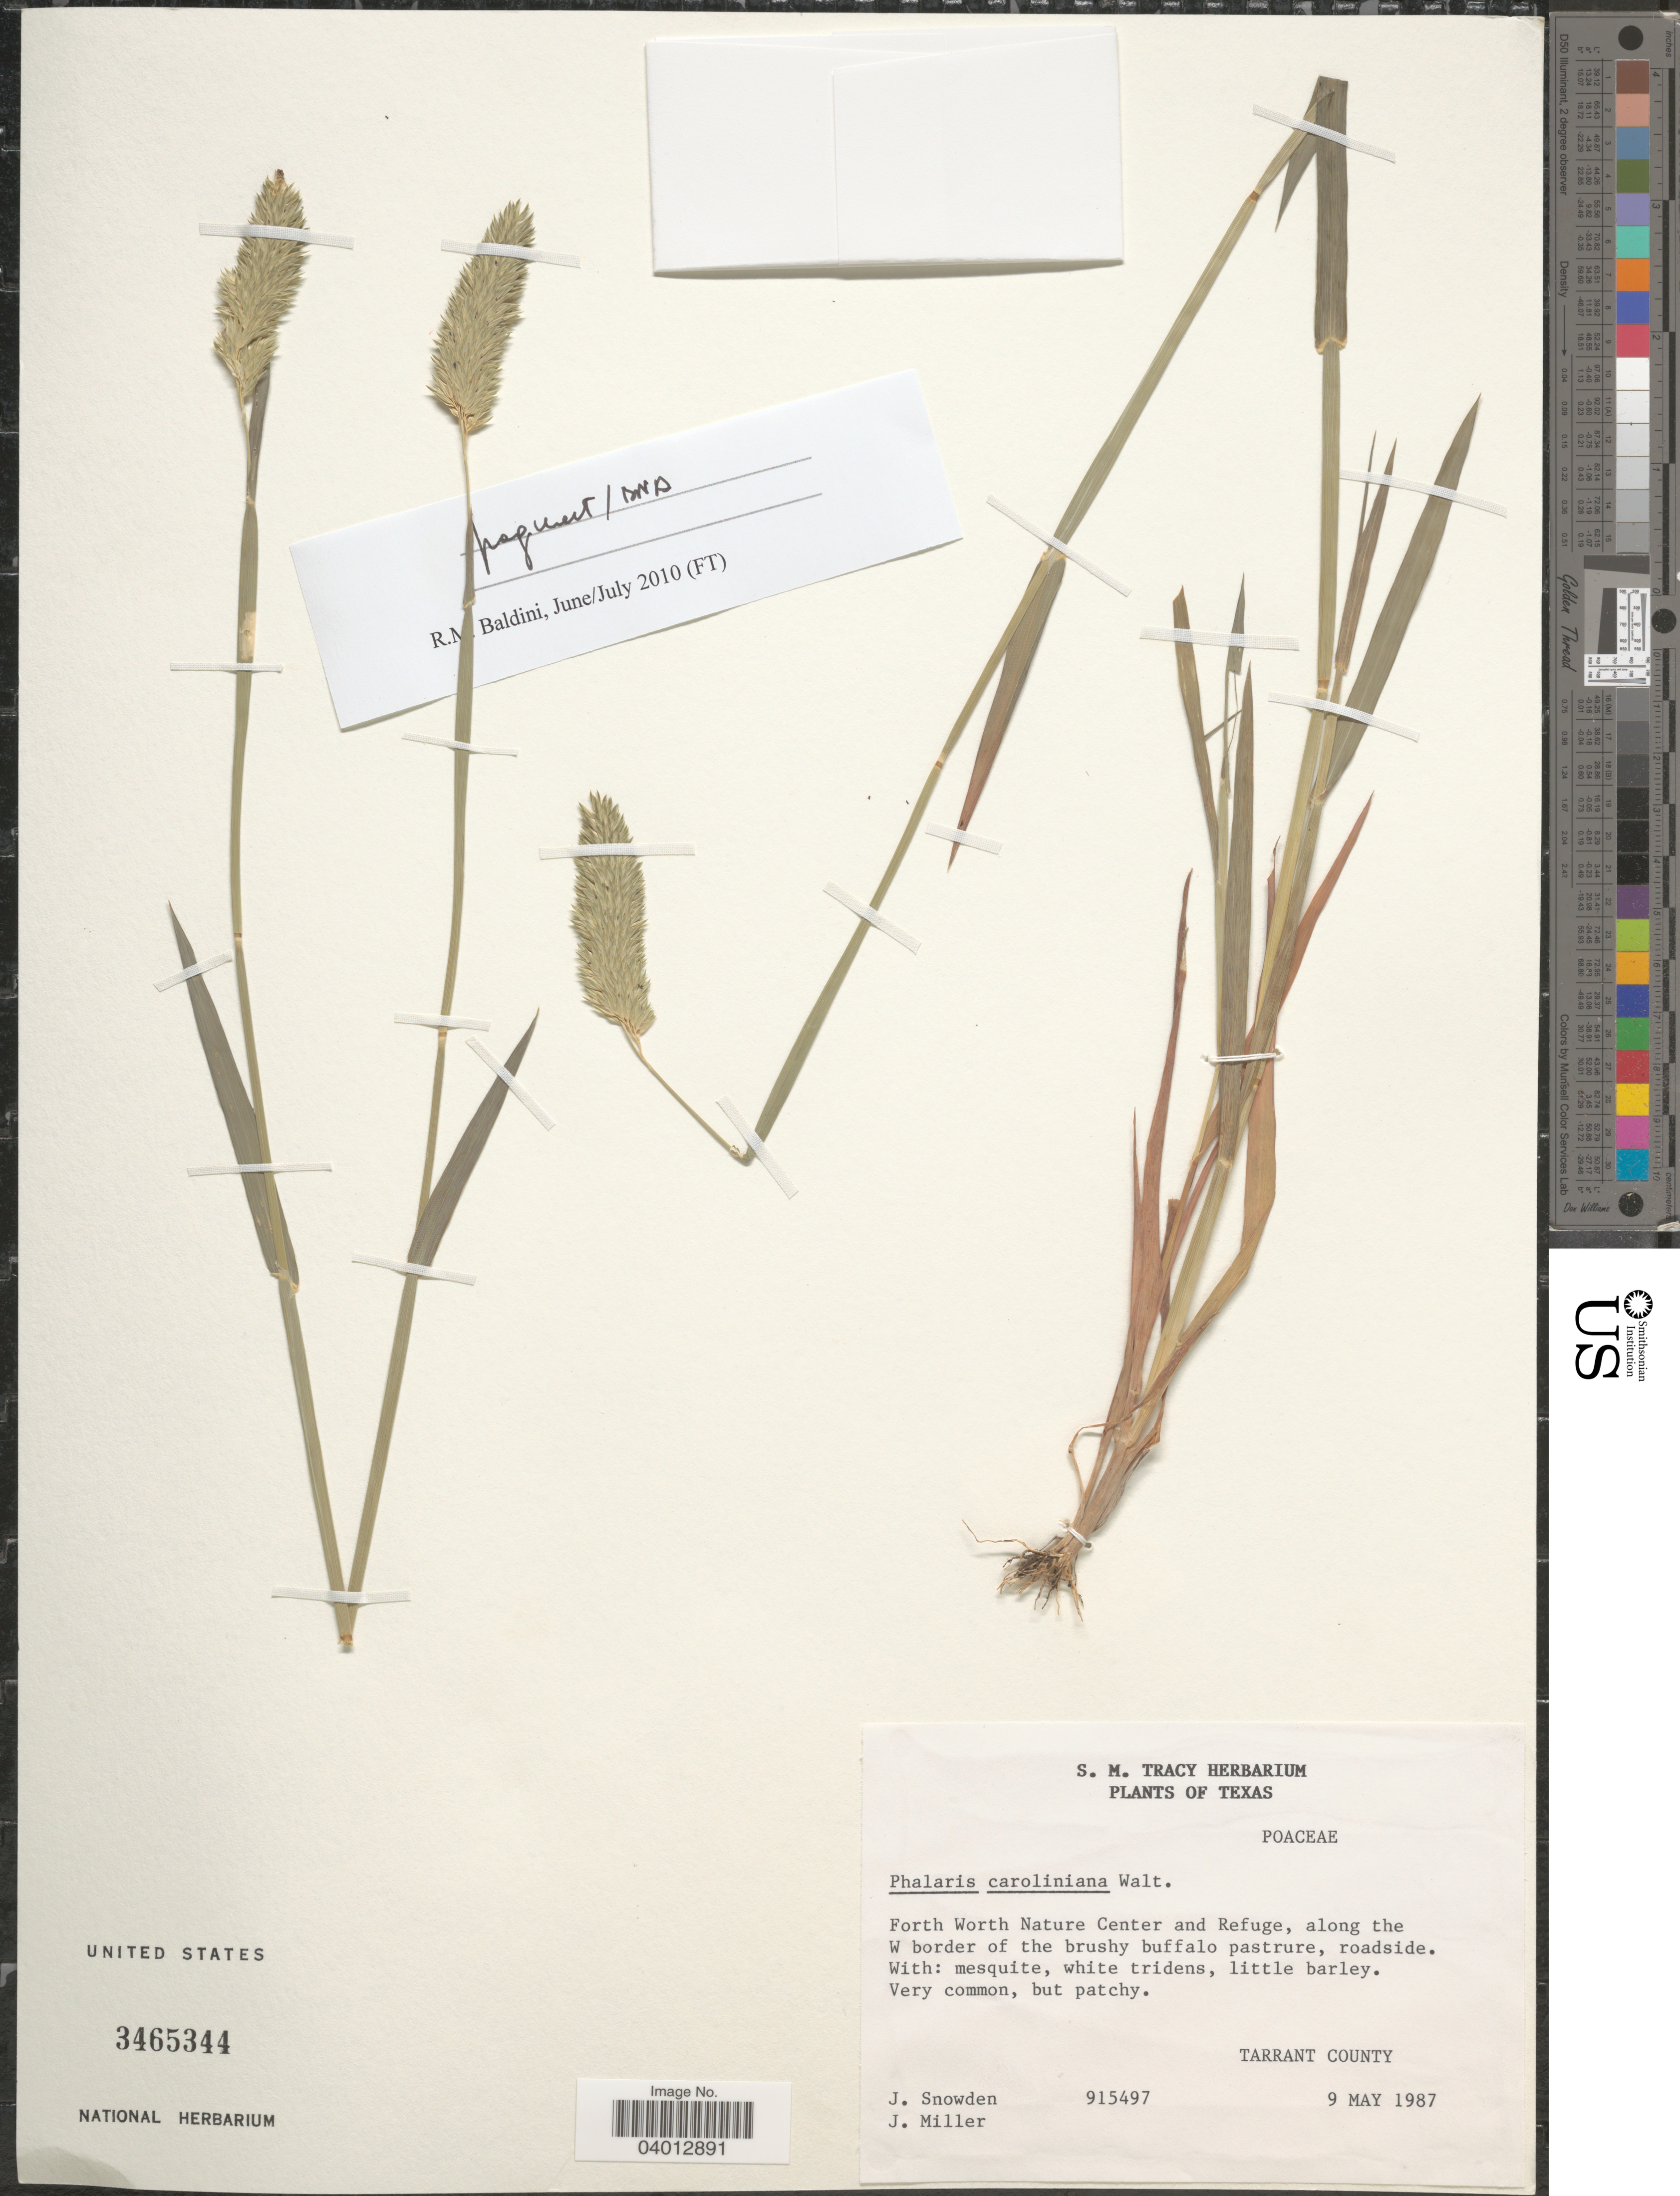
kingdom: Plantae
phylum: Tracheophyta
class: Liliopsida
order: Poales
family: Poaceae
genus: Phalaris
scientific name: Phalaris caroliniana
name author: Walter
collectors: J. Snowden & J. Miller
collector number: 915497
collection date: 1987-05-09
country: United States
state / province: Texas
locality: Forth Worth Nature Center and Refuge, along the W border of the brushy buffalo pasture, roadside. Tarrant County.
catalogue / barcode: US 3465344